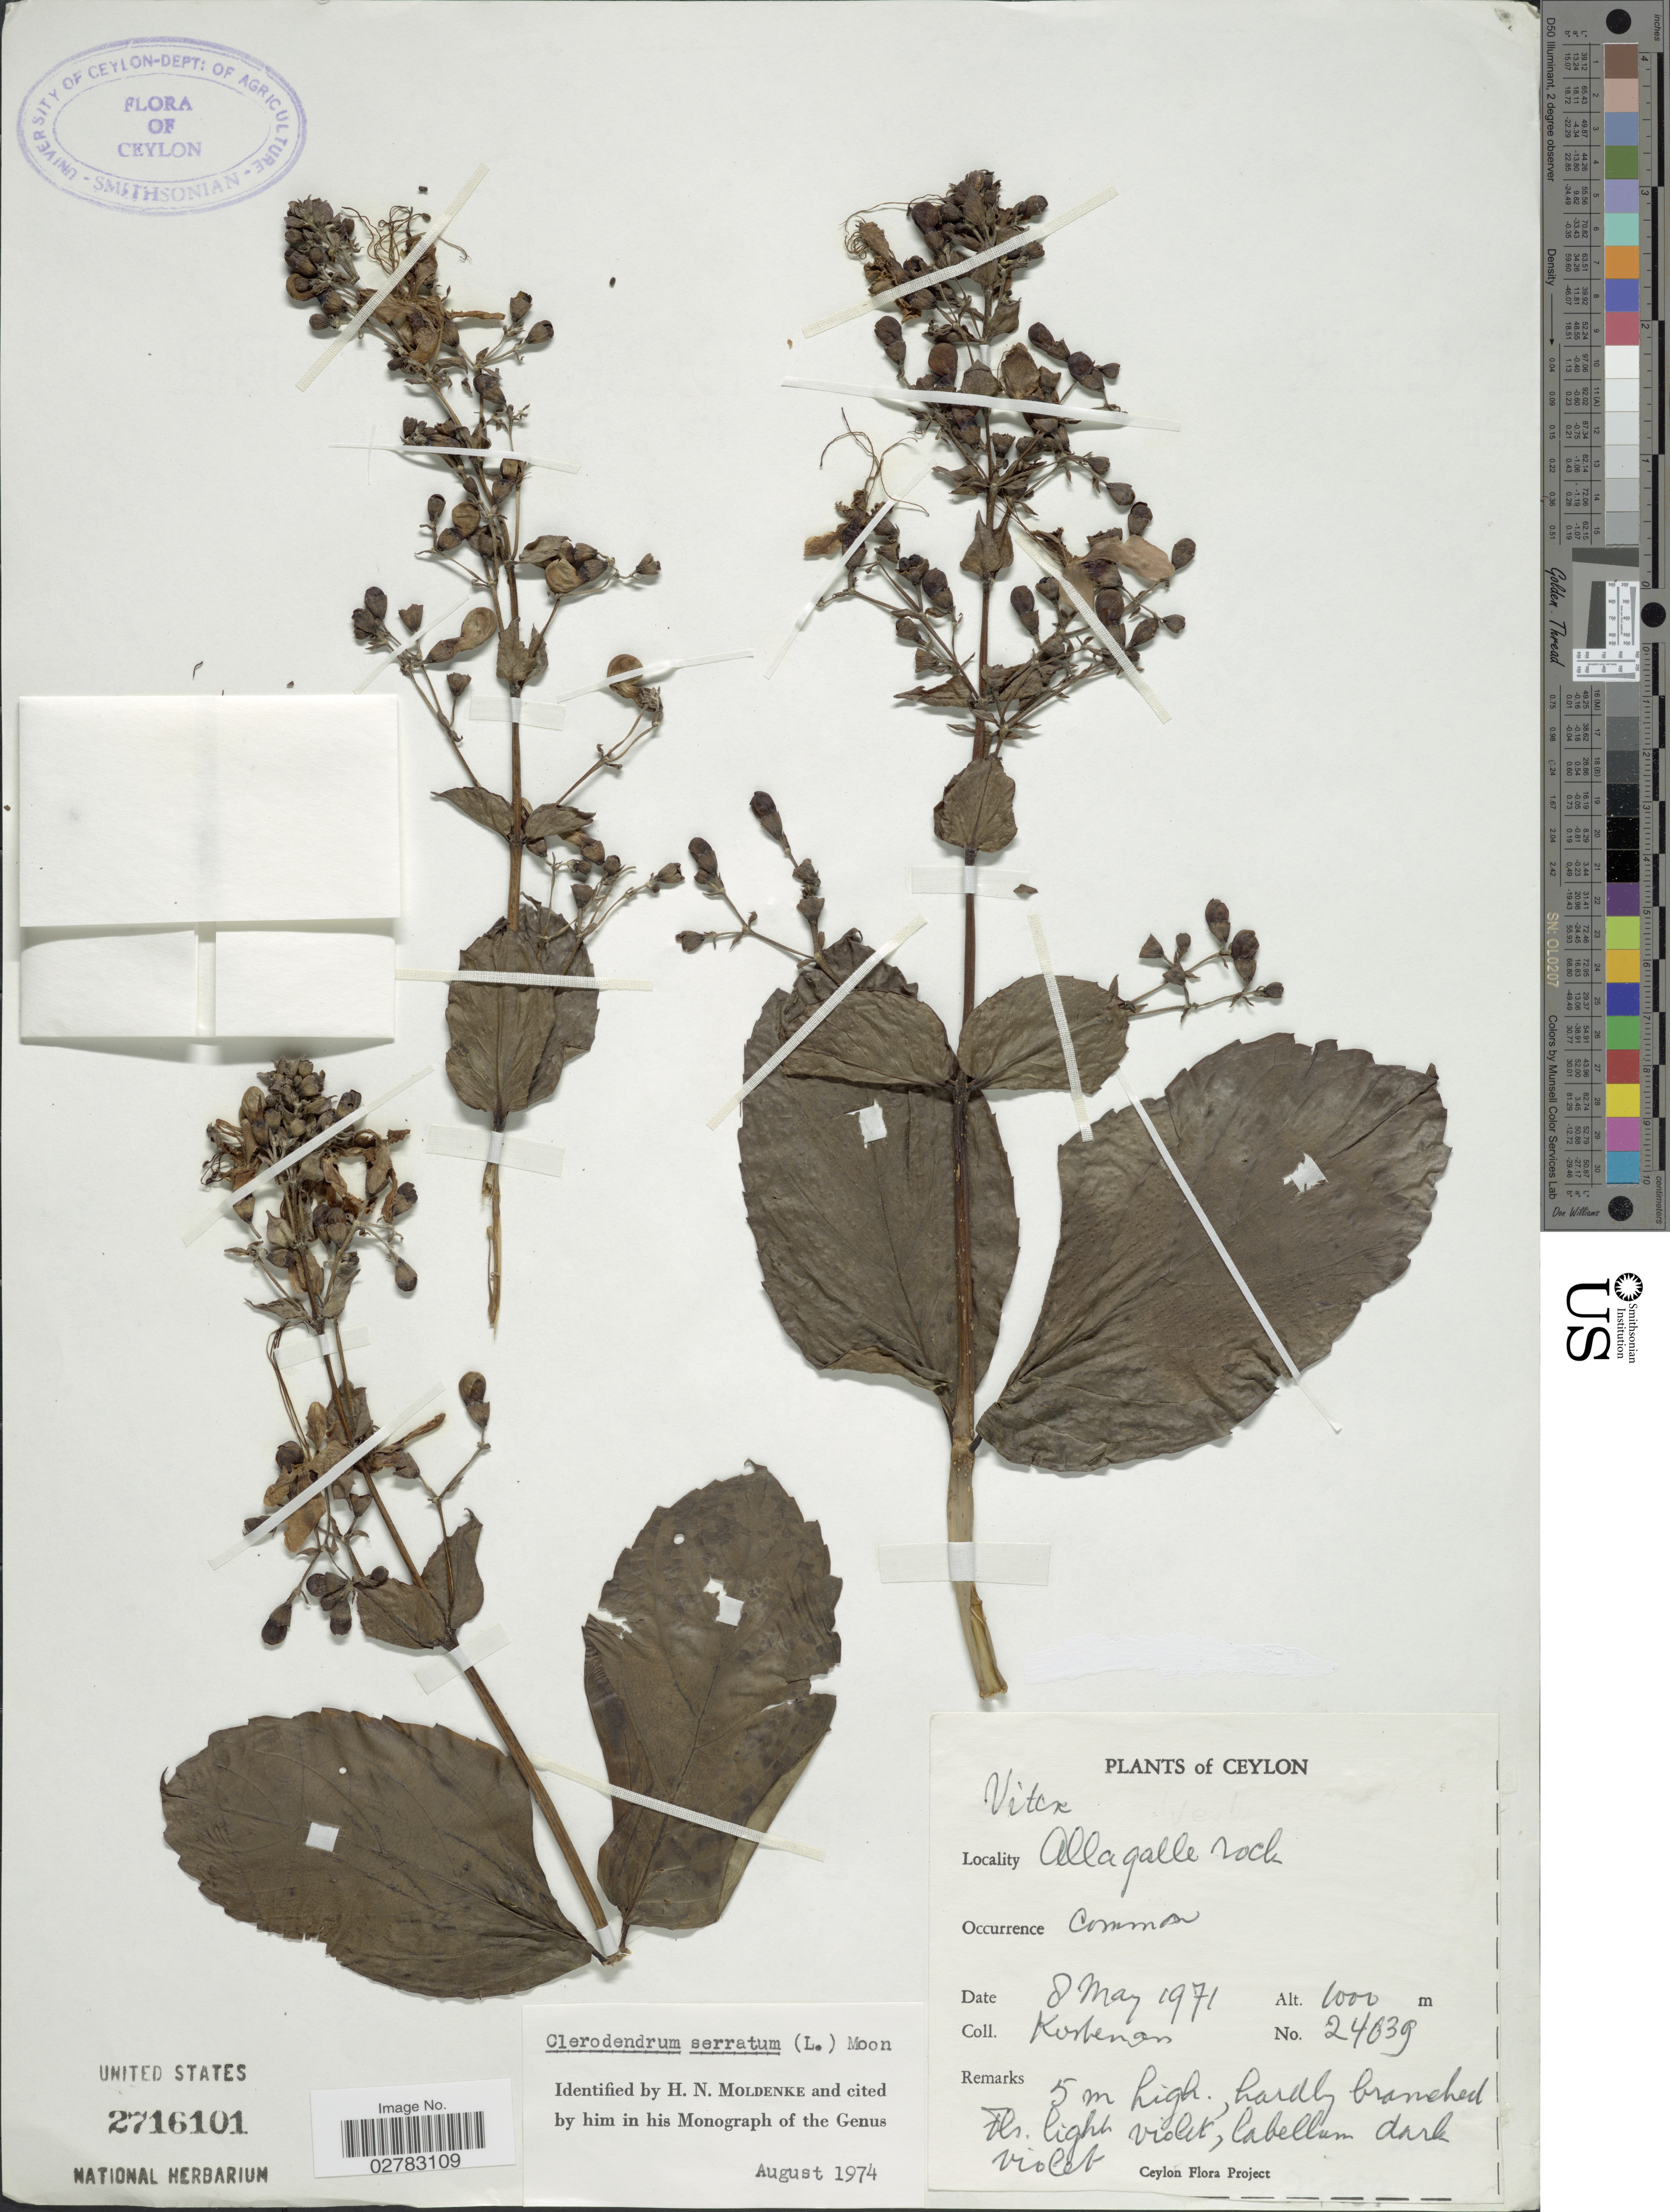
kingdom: Plantae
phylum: Tracheophyta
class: Magnoliopsida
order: Lamiales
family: Lamiaceae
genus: Clerodendrum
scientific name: Clerodendrum serratum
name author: (L.) Moon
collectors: Kostermans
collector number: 24039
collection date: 1971-05-08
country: Sri Lanka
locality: Ceylon. Allagalle rock.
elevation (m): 1000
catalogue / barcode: US 2716101